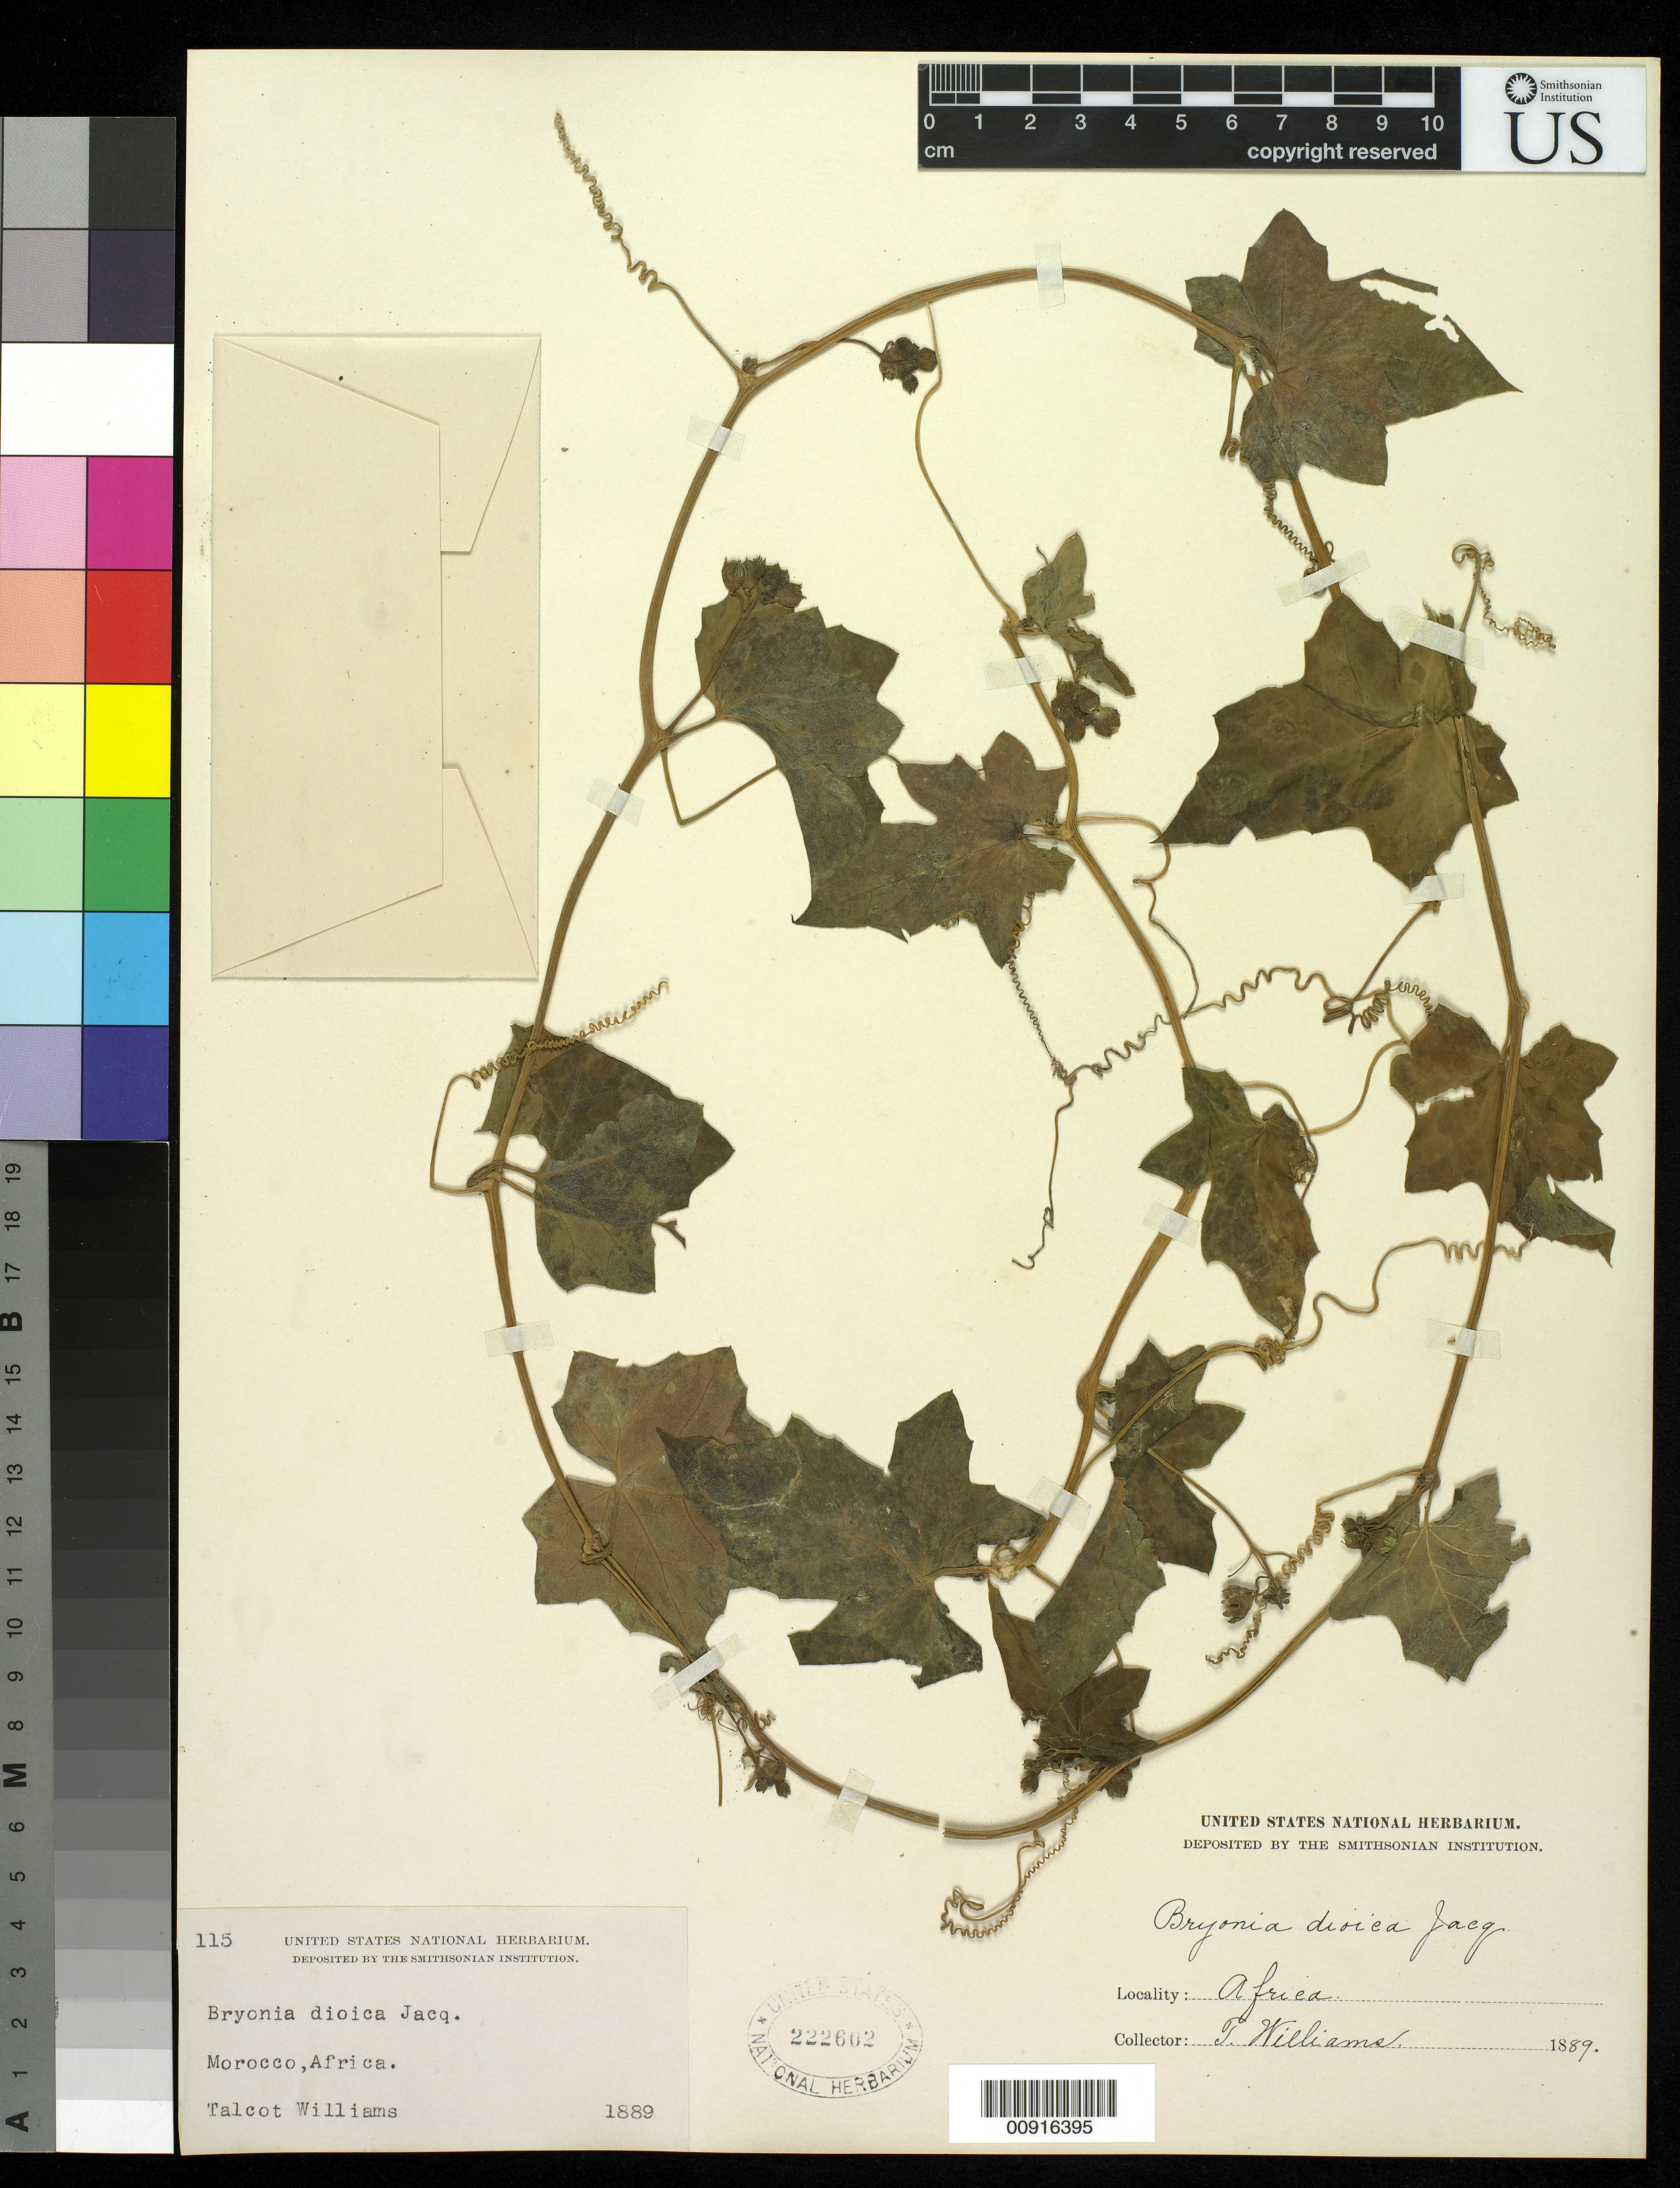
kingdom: Plantae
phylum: Tracheophyta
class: Magnoliopsida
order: Cucurbitales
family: Cucurbitaceae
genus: Bryonia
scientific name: Bryonia dioica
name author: Jacq.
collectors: T. Williams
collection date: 1889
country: Morocco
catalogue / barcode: US 222602